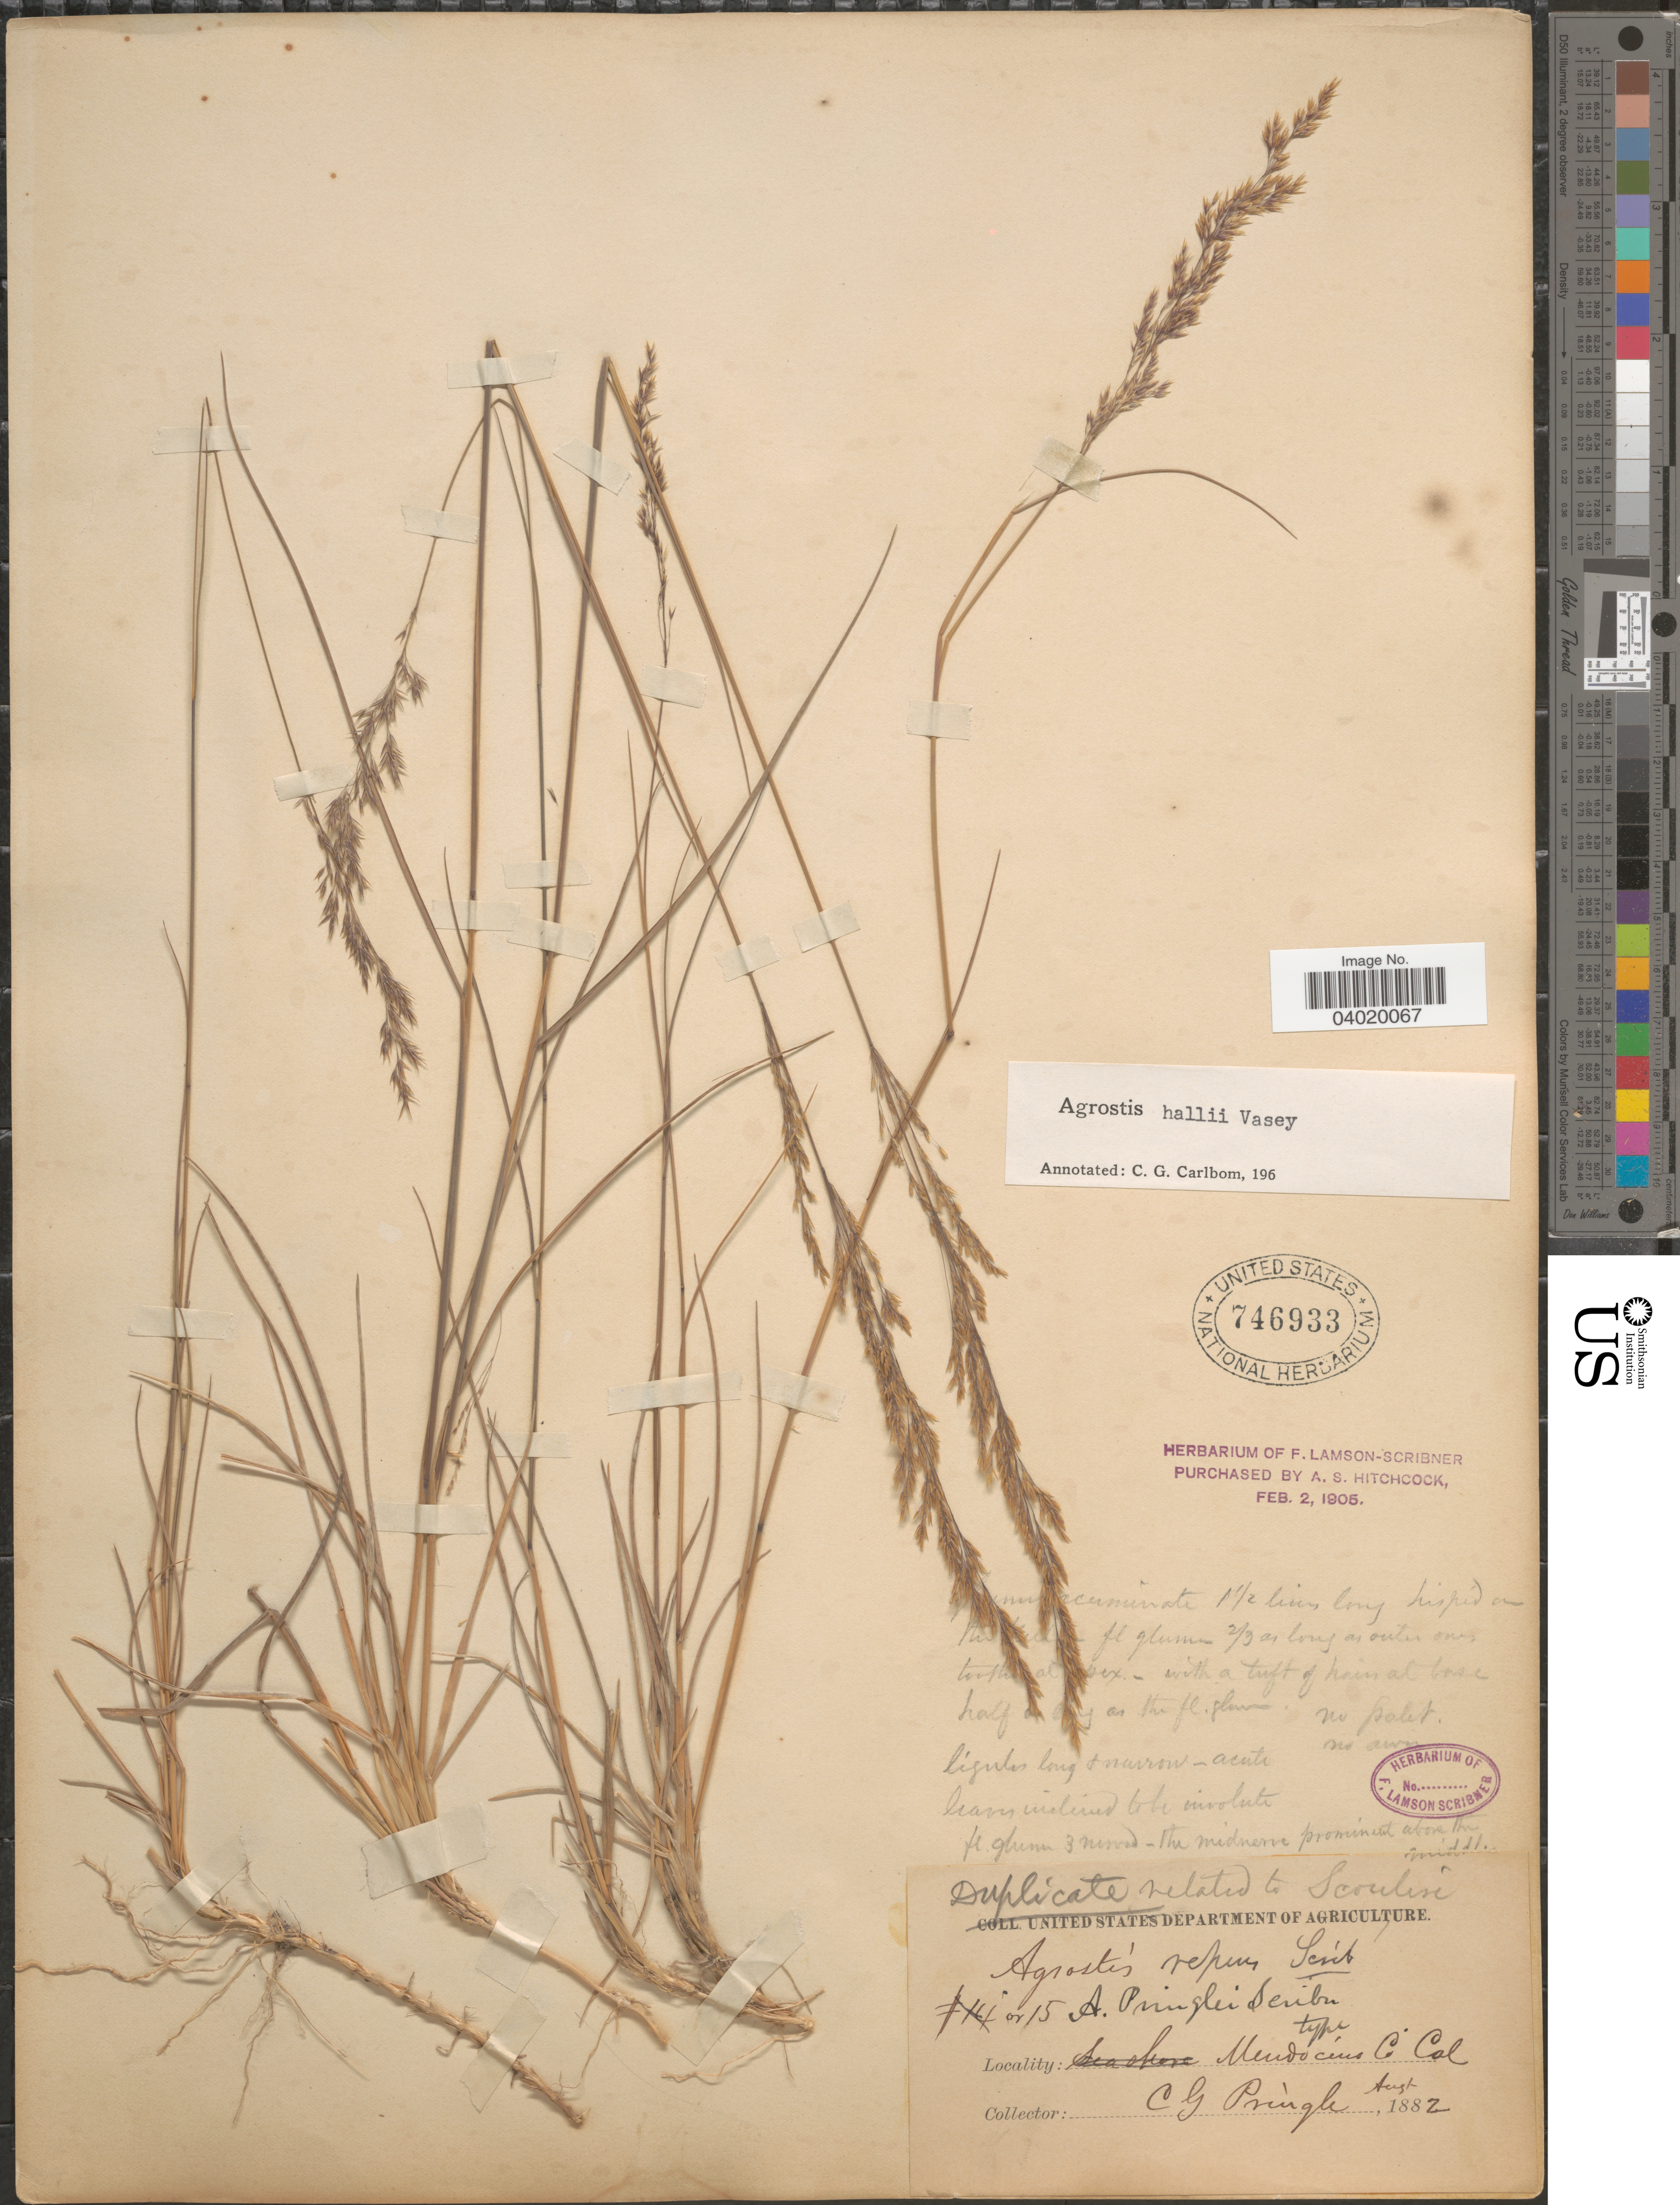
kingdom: Plantae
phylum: Tracheophyta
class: Liliopsida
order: Poales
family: Poaceae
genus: Agrostis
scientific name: Agrostis hallii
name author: Vasey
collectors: C. G. Pringle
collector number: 15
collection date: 1882-08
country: United States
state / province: California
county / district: Mendocino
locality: Mendocino Co.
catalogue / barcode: US 746933